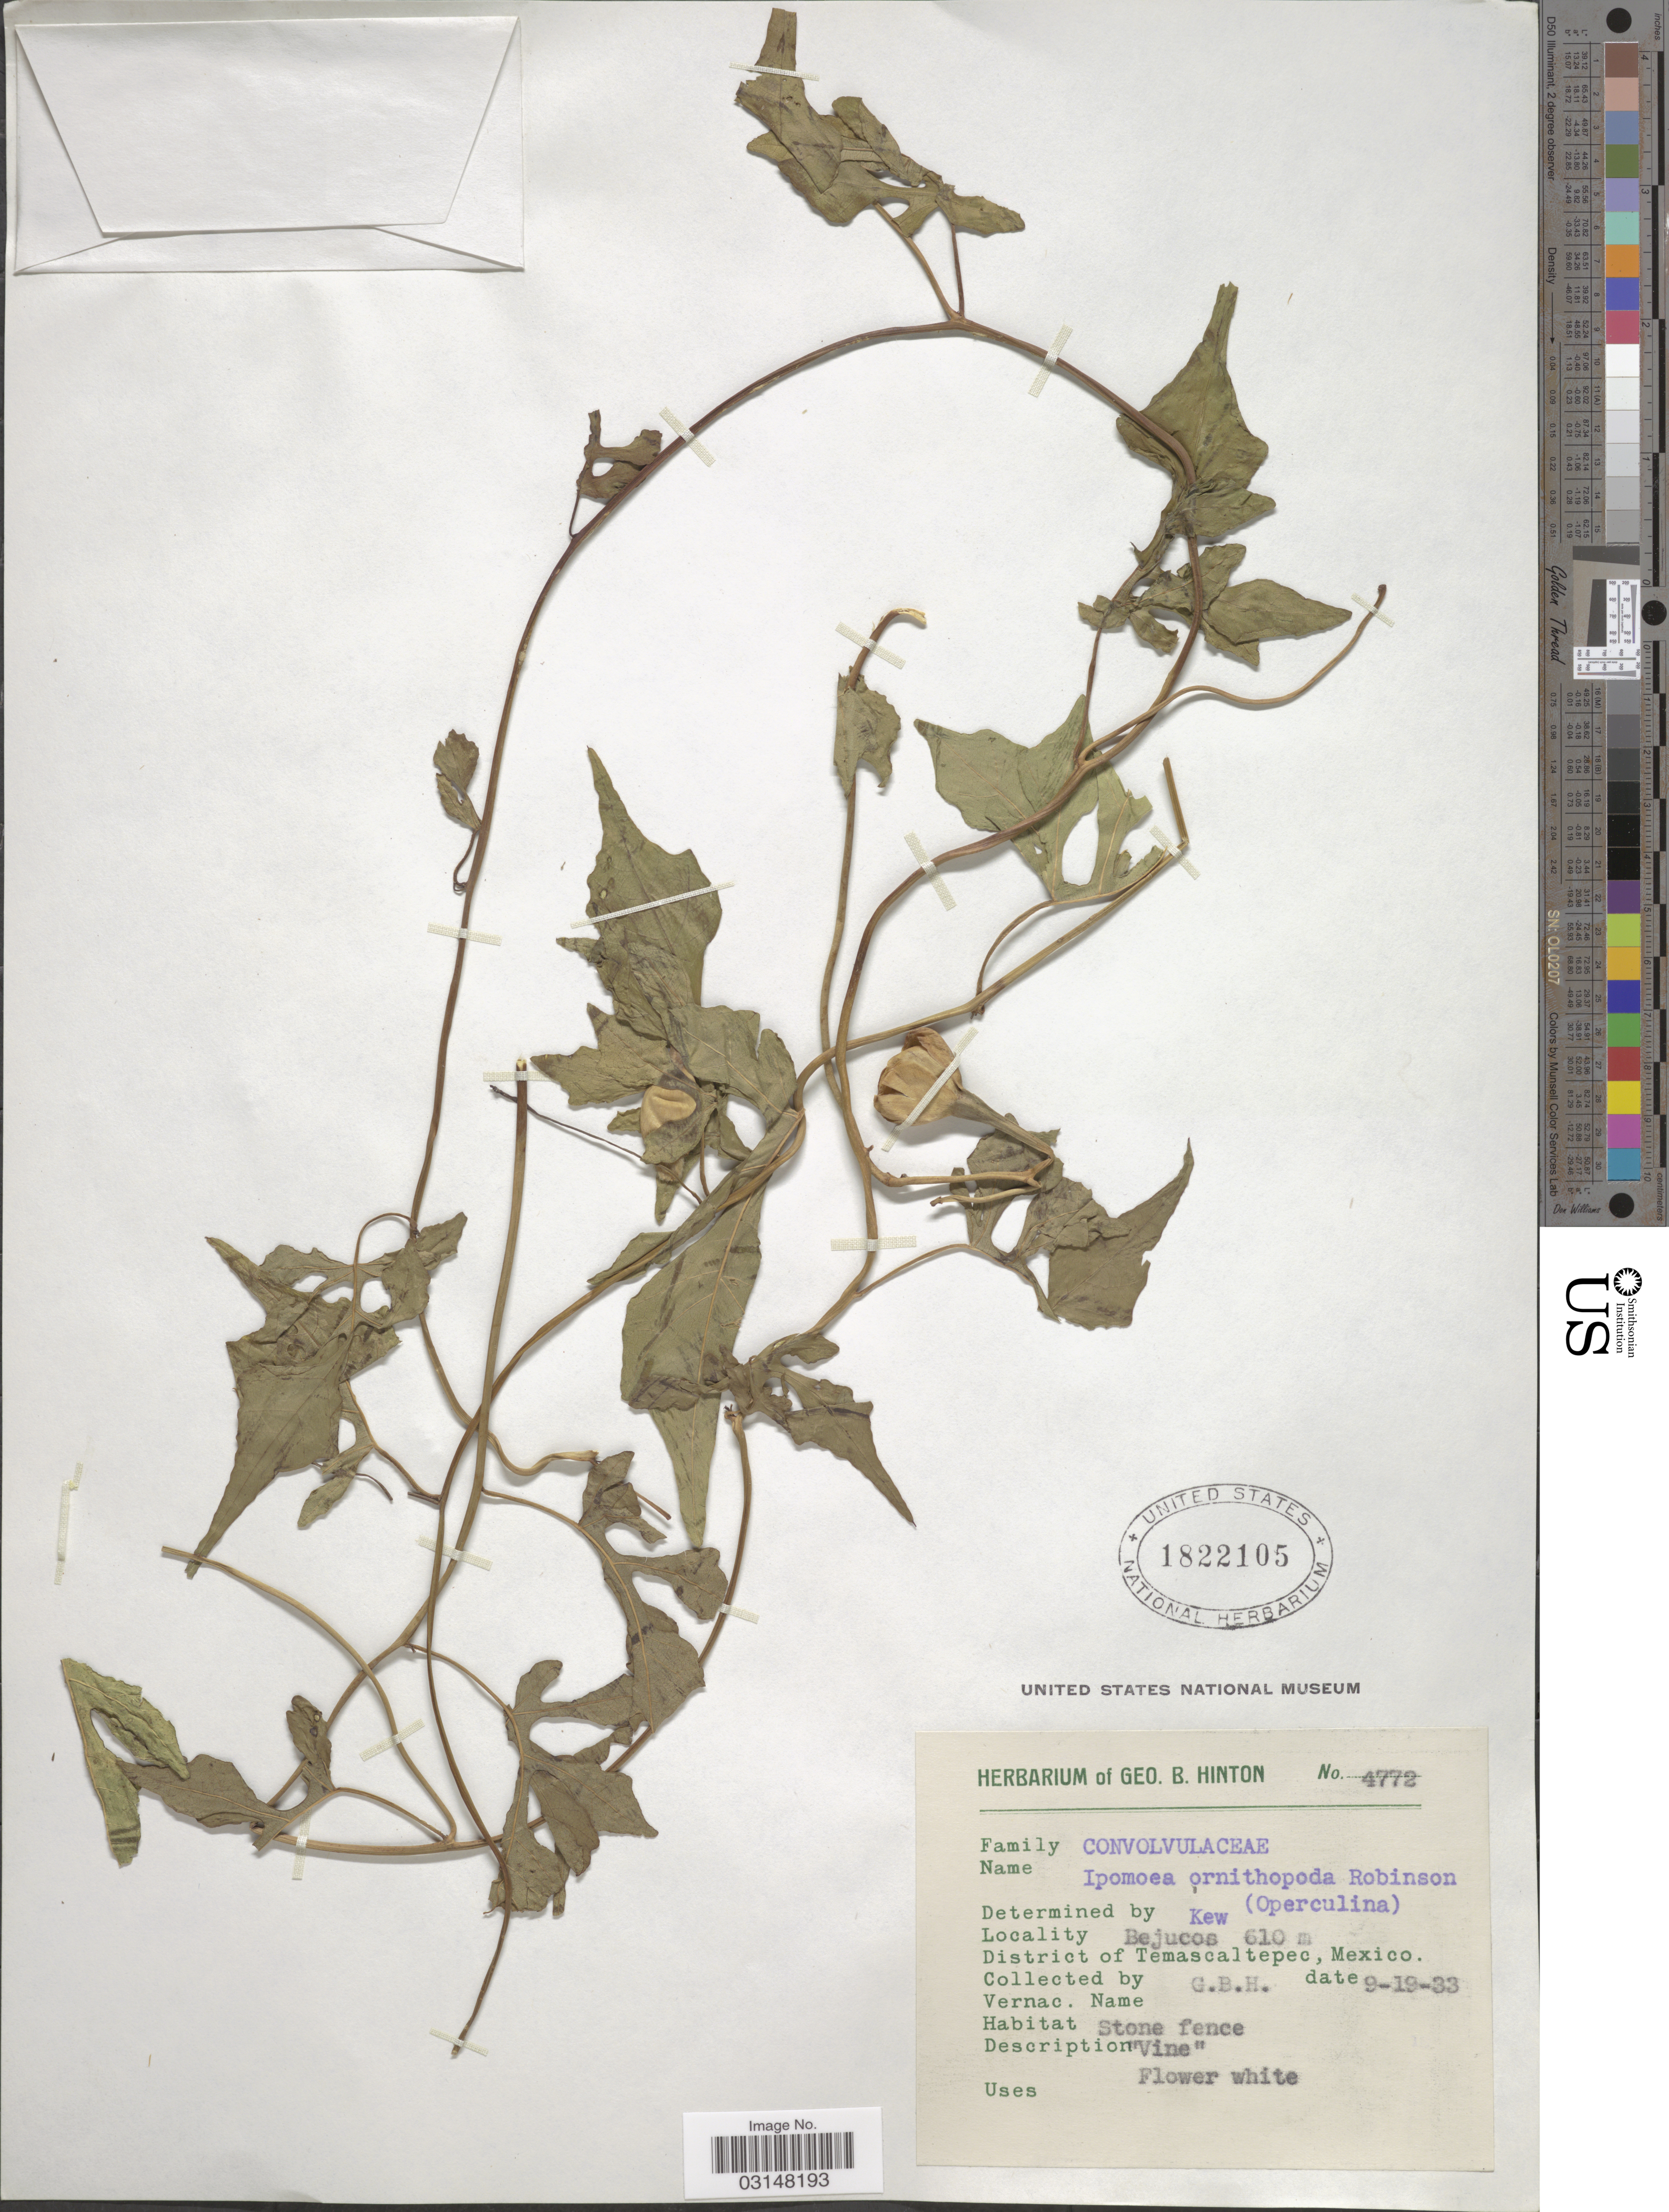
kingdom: Plantae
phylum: Tracheophyta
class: Magnoliopsida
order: Solanales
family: Convolvulaceae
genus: Operculina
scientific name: Operculina ornithopoda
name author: (B.L. Rob.) House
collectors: G. B. Hinton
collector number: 4772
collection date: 1933-09-19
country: Mexico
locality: Bejucos, District of Temascaltepec.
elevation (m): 610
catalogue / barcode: US 1822105